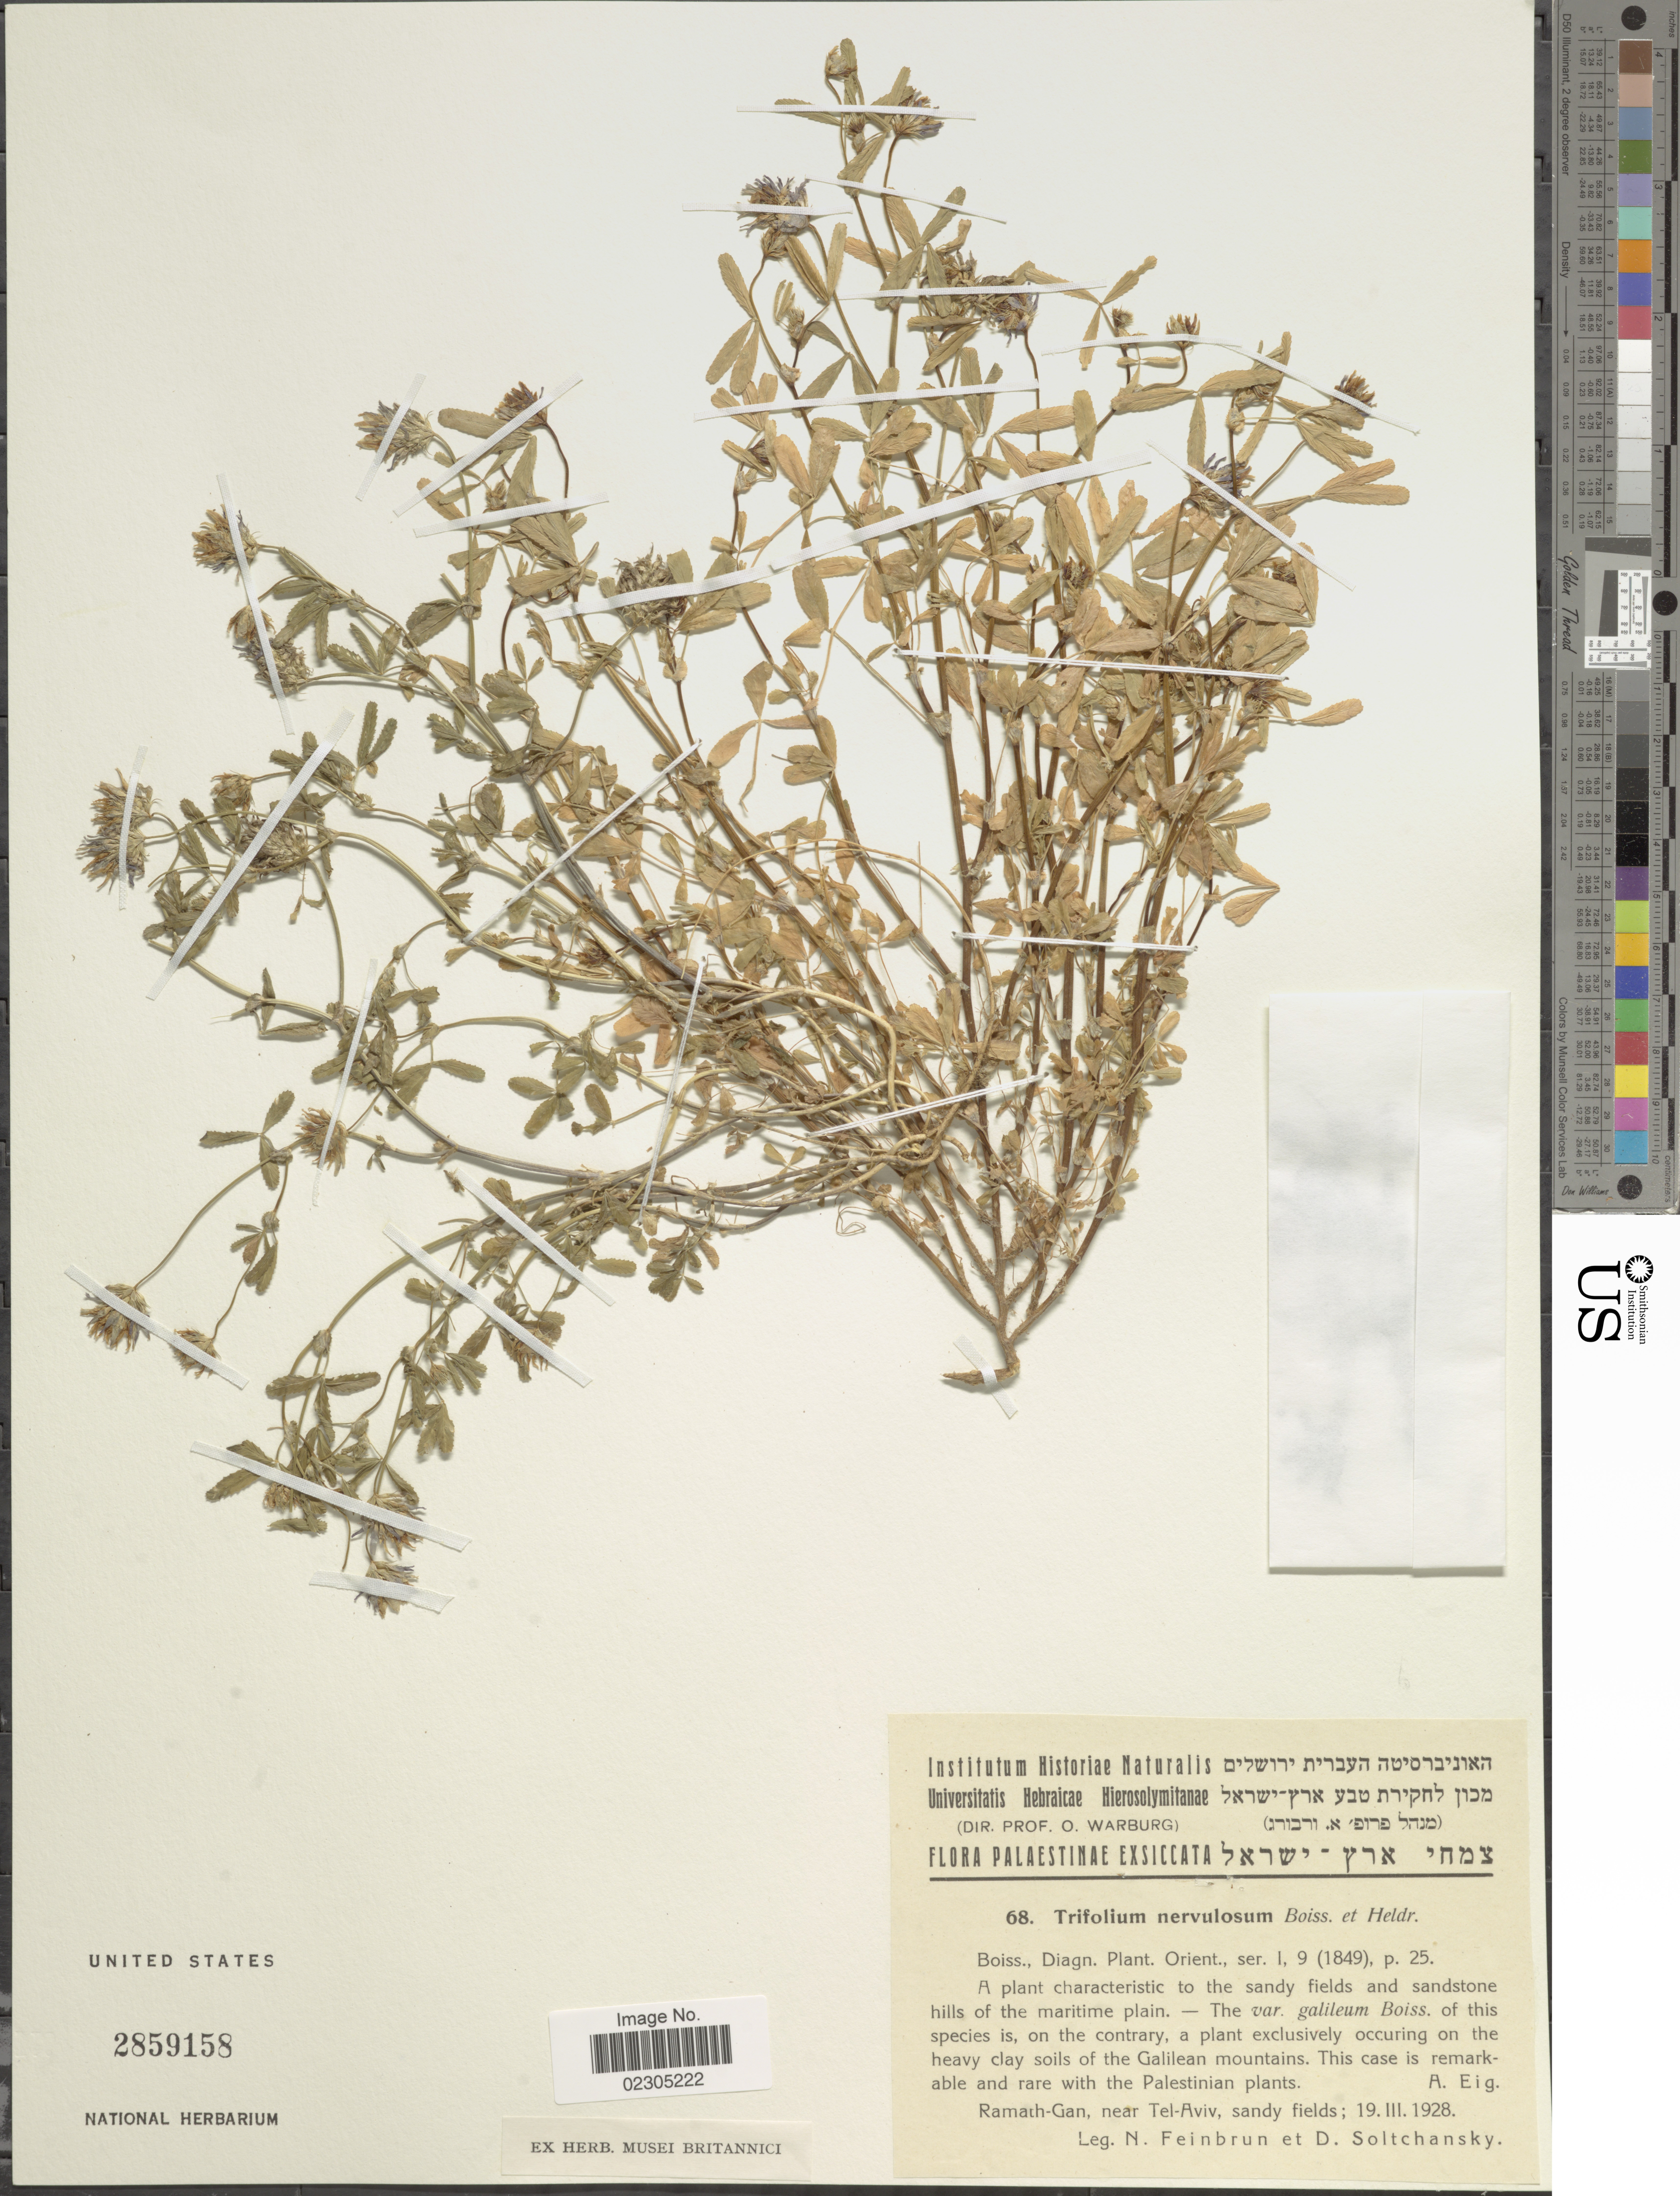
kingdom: Plantae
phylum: Tracheophyta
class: Magnoliopsida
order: Fabales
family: Fabaceae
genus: Trifolium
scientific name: Trifolium nervulosum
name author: Boiss. & Heldr.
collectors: N. Feinbrun & D. Soltchansky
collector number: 68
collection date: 1928-03-19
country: Israel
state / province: Tel Aviv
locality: Palaestinae Exsiccata. Ramath-Gan, near Tel-Aviv.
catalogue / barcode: US 2859158